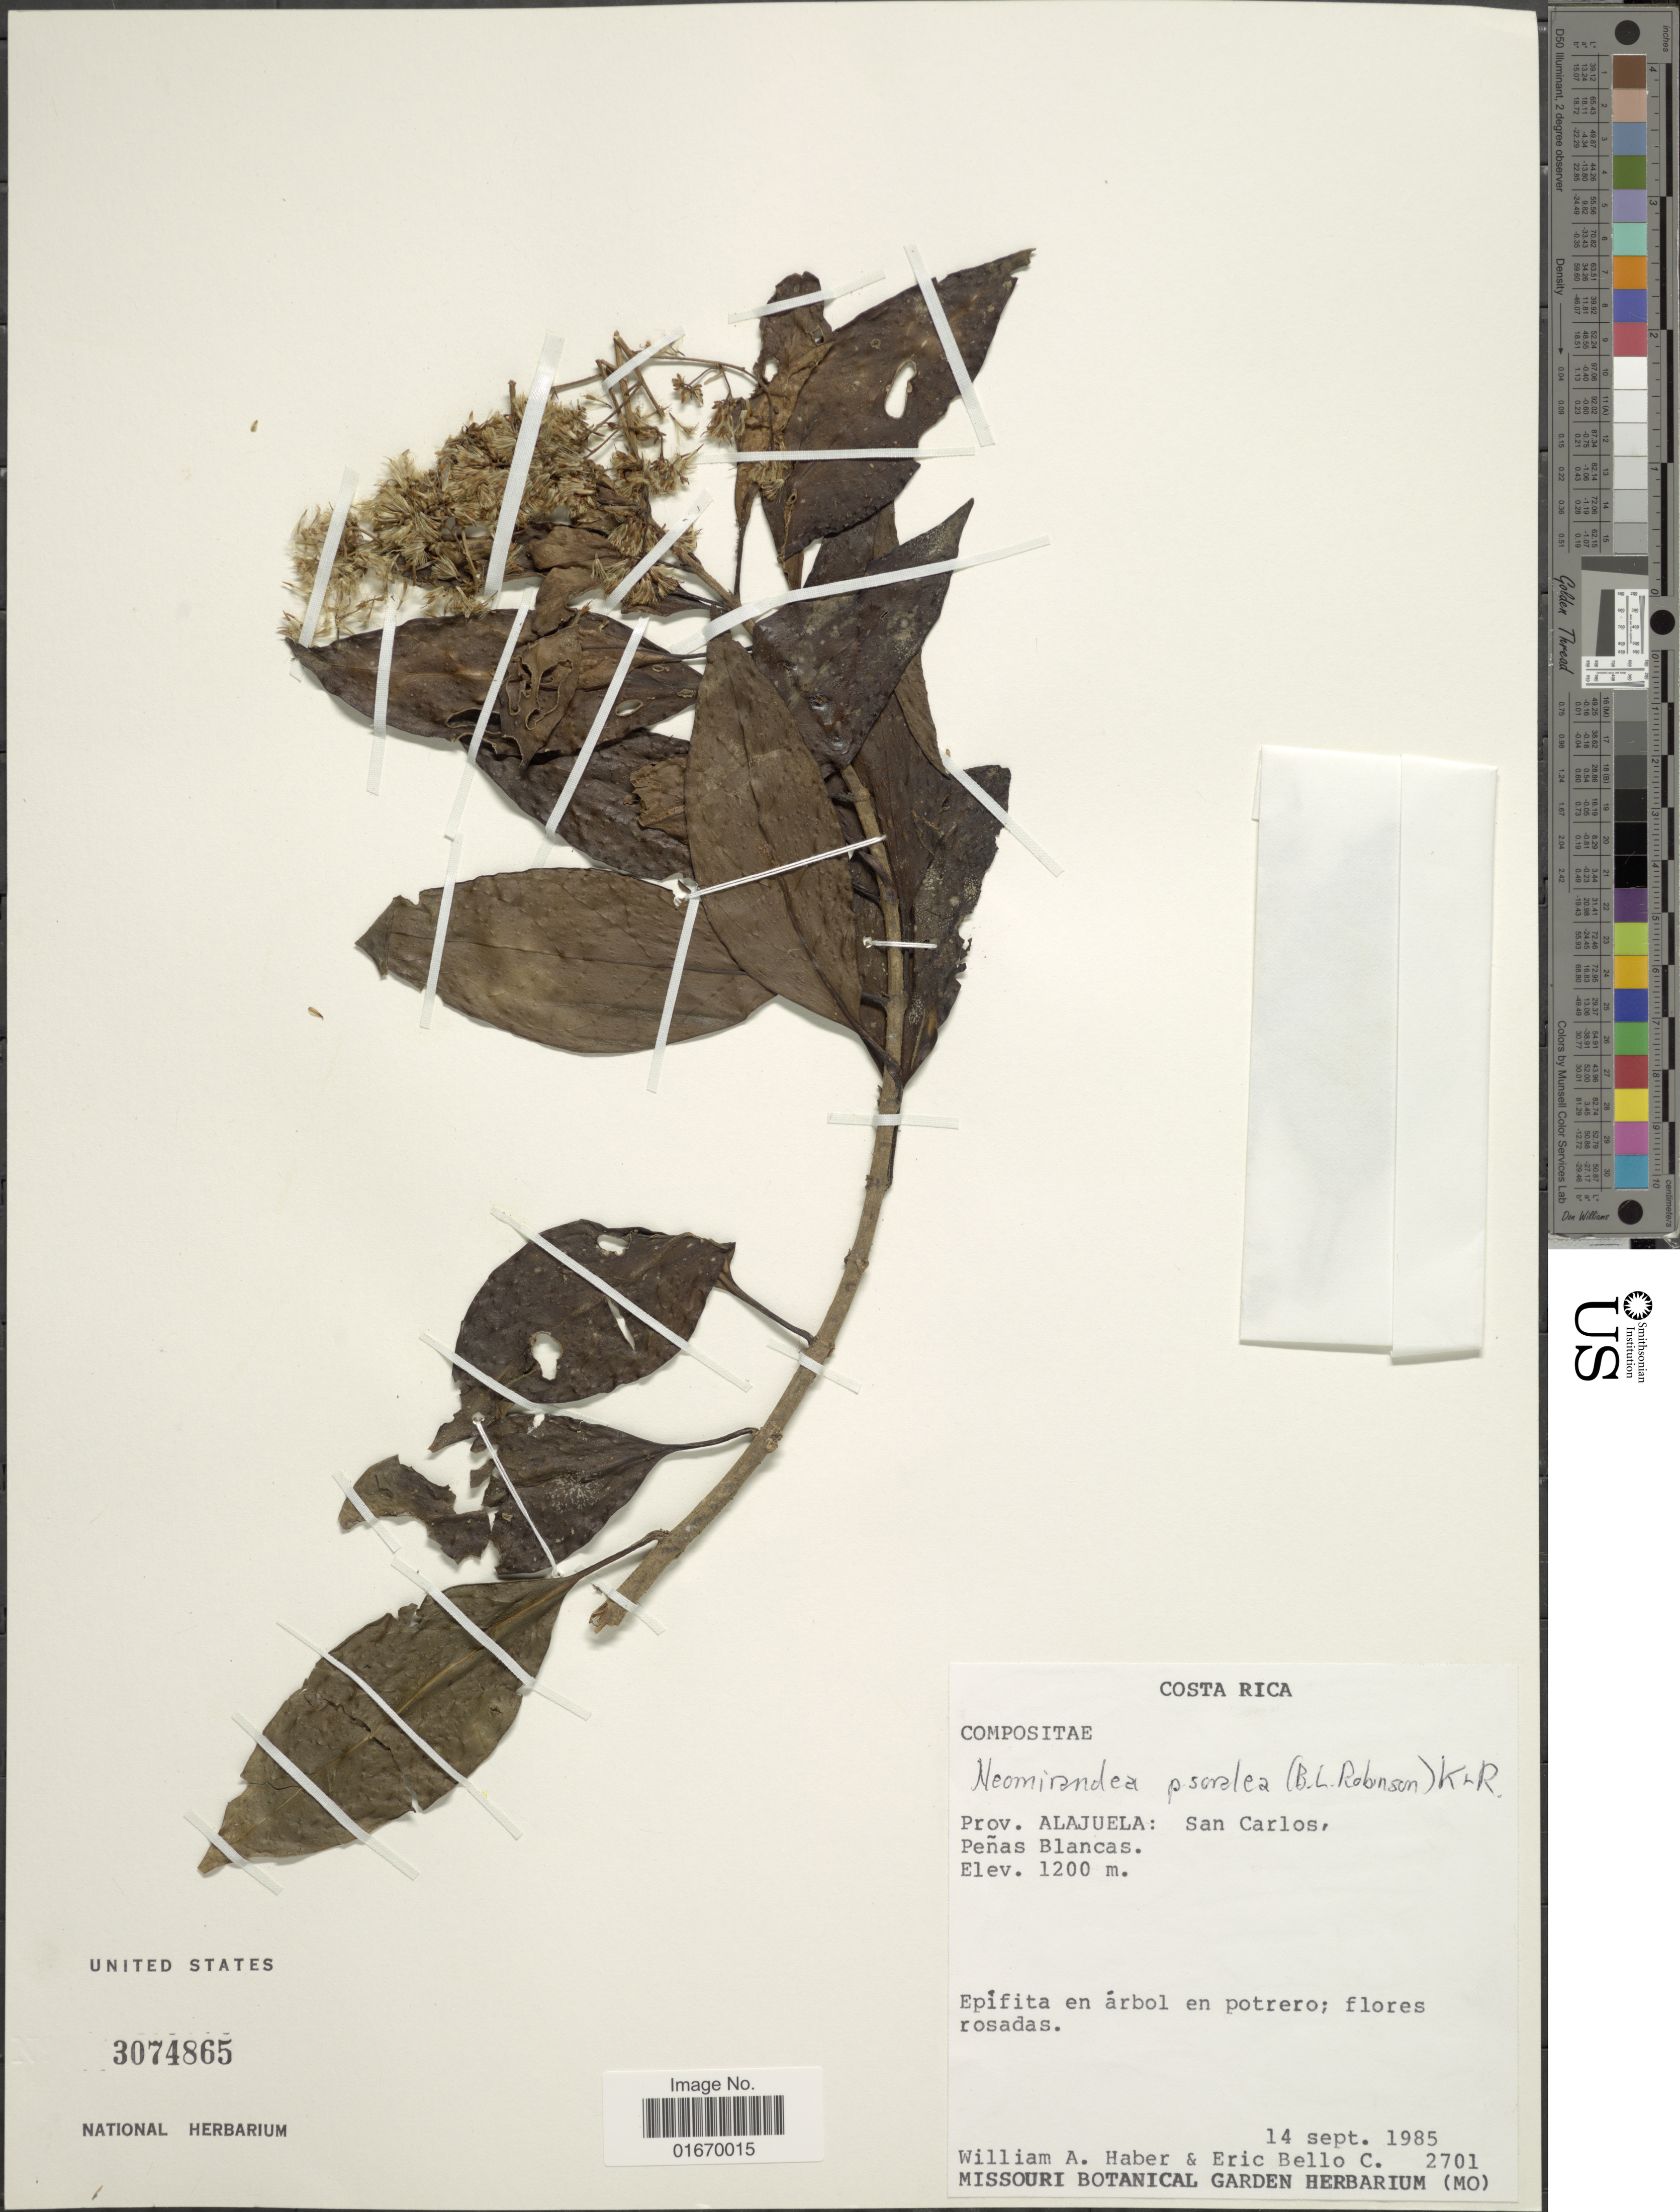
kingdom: Plantae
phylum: Tracheophyta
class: Magnoliopsida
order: Asterales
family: Asteraceae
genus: Neomirandea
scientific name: Neomirandea psoralea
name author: (B.L. Rob.) R.M. King & H. Rob.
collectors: W. A. Haber & E. Bello C.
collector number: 2701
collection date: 1985-09-14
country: Costa Rica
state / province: Alajuela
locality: San Carlos, Penas Blancas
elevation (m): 1200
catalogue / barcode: US 3074865